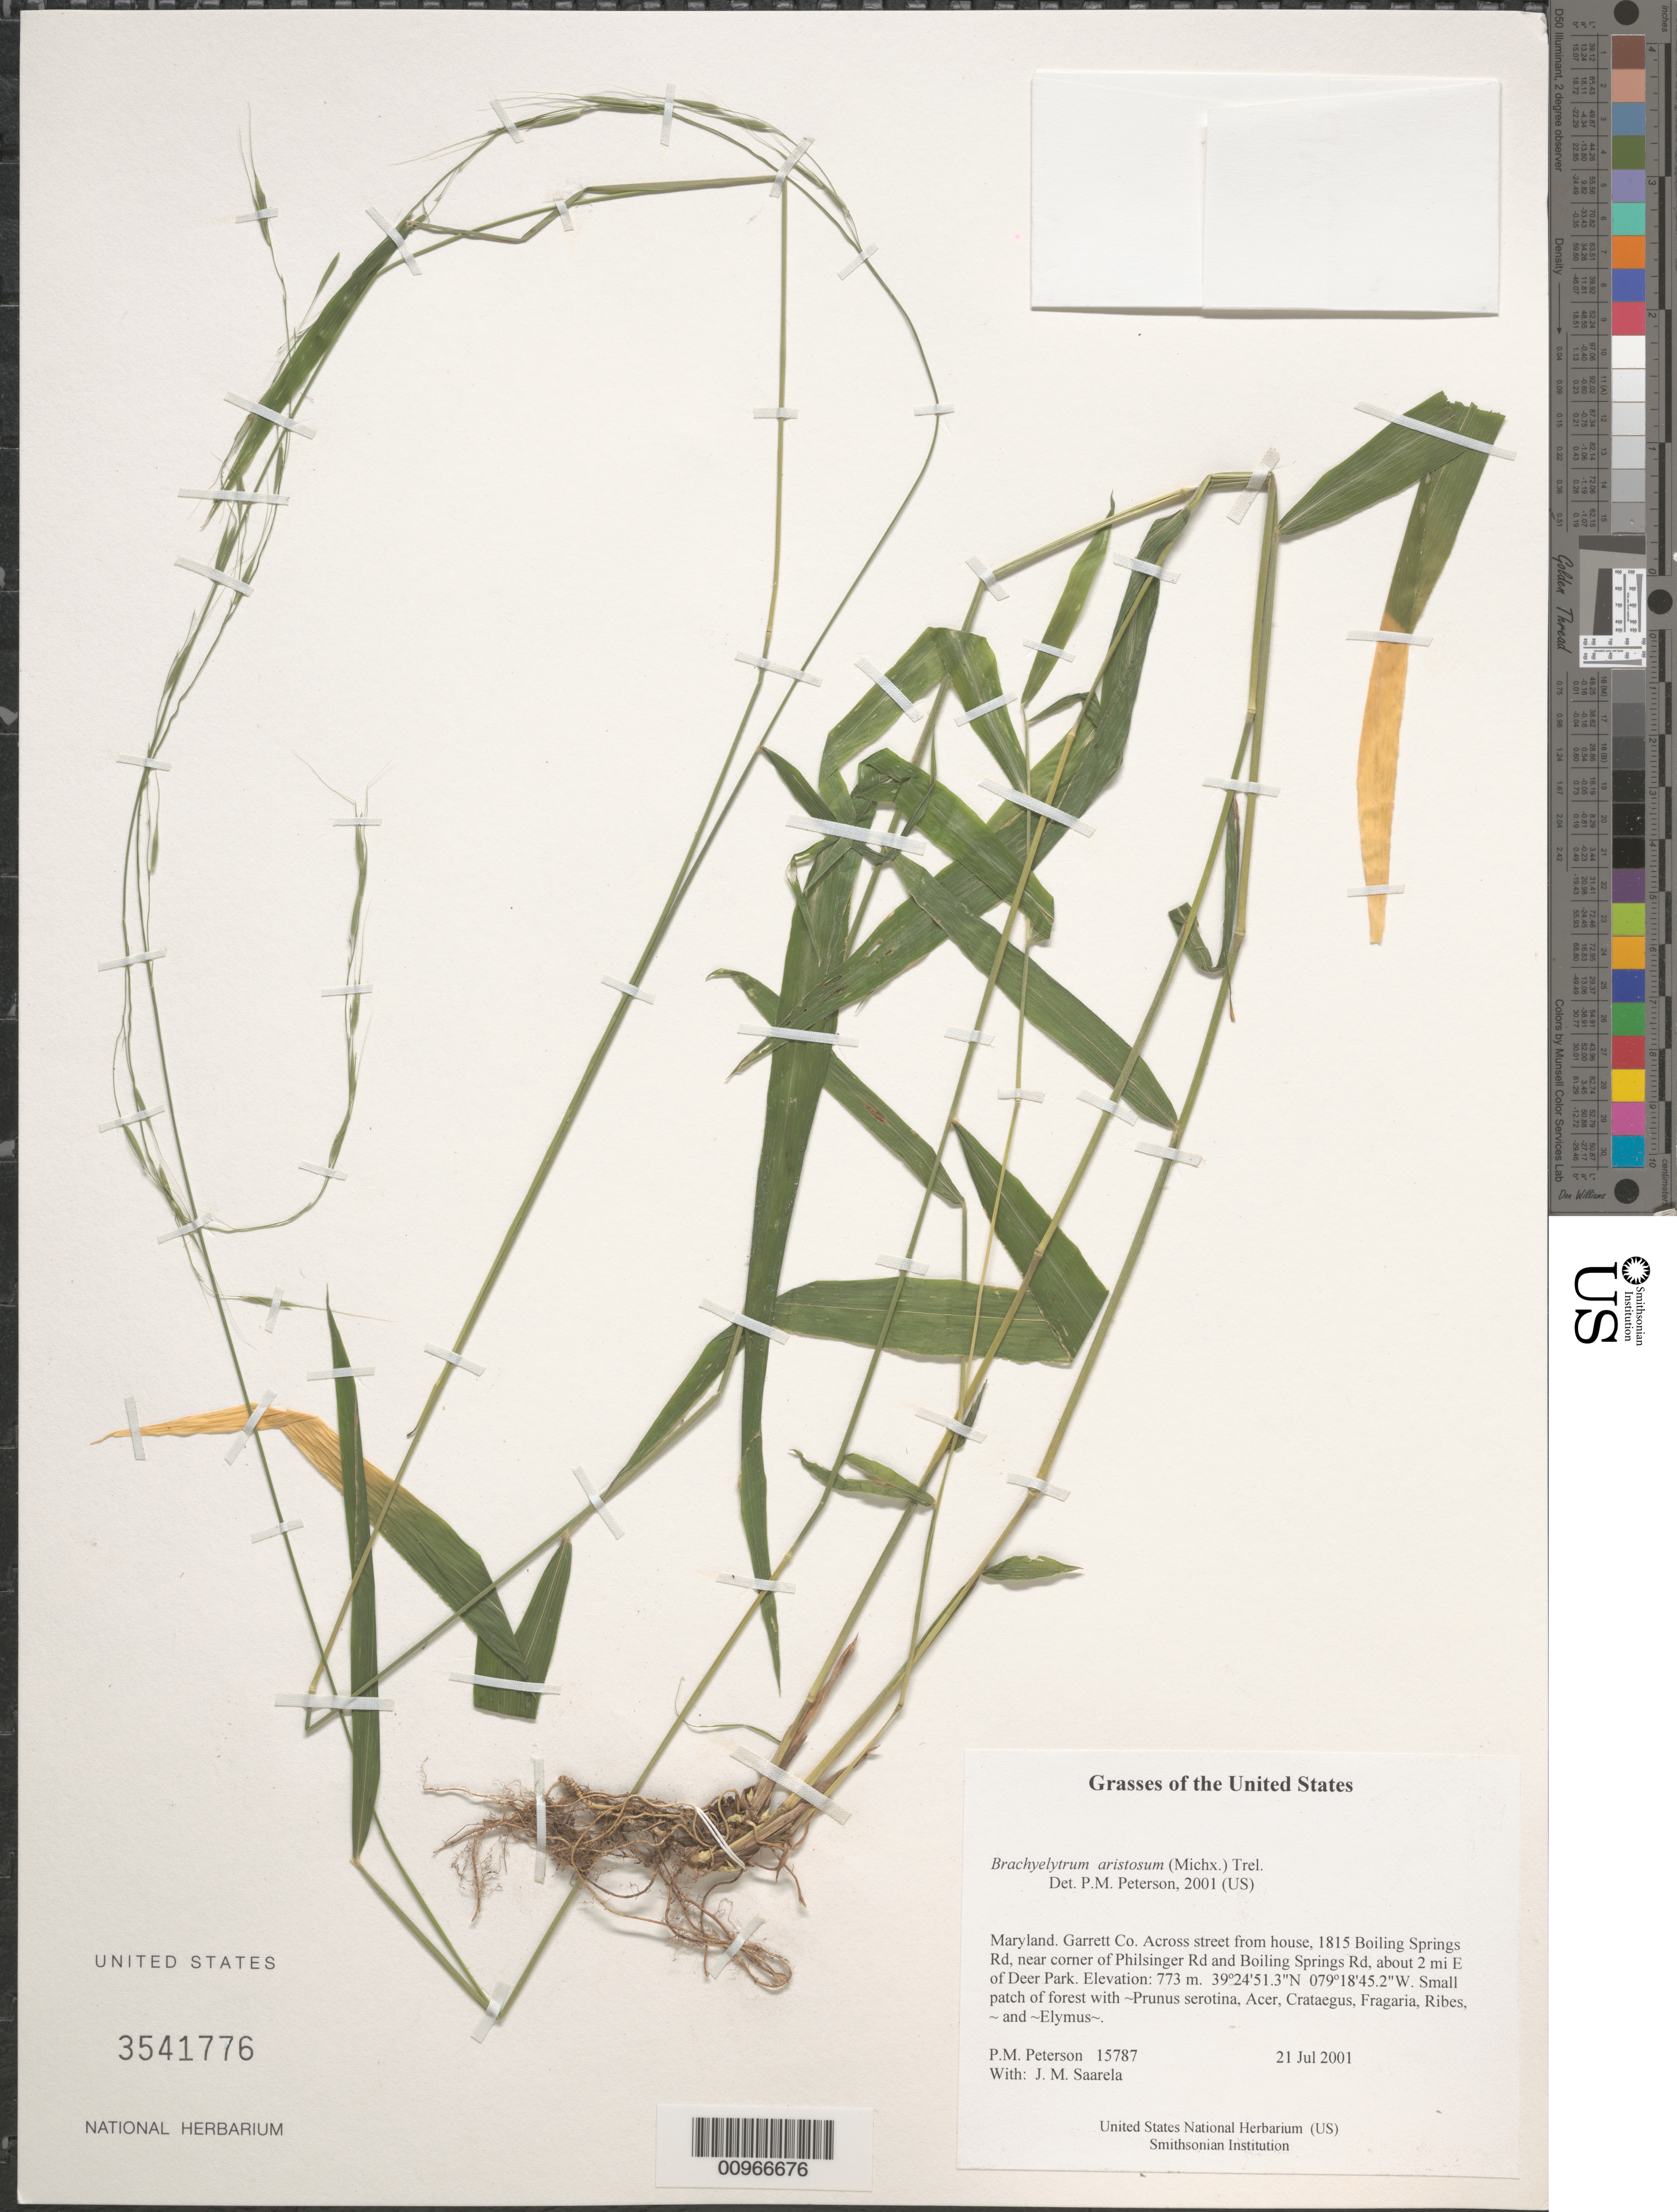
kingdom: Plantae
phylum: Tracheophyta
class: Liliopsida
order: Poales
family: Poaceae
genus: Brachyelytrum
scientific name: Brachyelytrum aristosum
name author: (Michx.) P. Beauv. ex Trel.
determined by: Peterson, Paul M., (BOT), Smithsonian Institution - National Museum of Natural History (UNITED STATES)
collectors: P. M. Peterson & J. Saarela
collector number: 15787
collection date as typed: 21 Jul 2001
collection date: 2001-07-21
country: United States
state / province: Maryland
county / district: Garrett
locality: Across street from house, 1815 Boiling Springs Rd, near corner of Philsinger Rd and Boiling Springs Rd, about 2 mi E of Deer Park.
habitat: Small patch of forest with ~Prunus serotina, Acer, Crataegus, Fragaria, Ribes, ~ and ~Elymus~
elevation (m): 773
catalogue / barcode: US 3541776